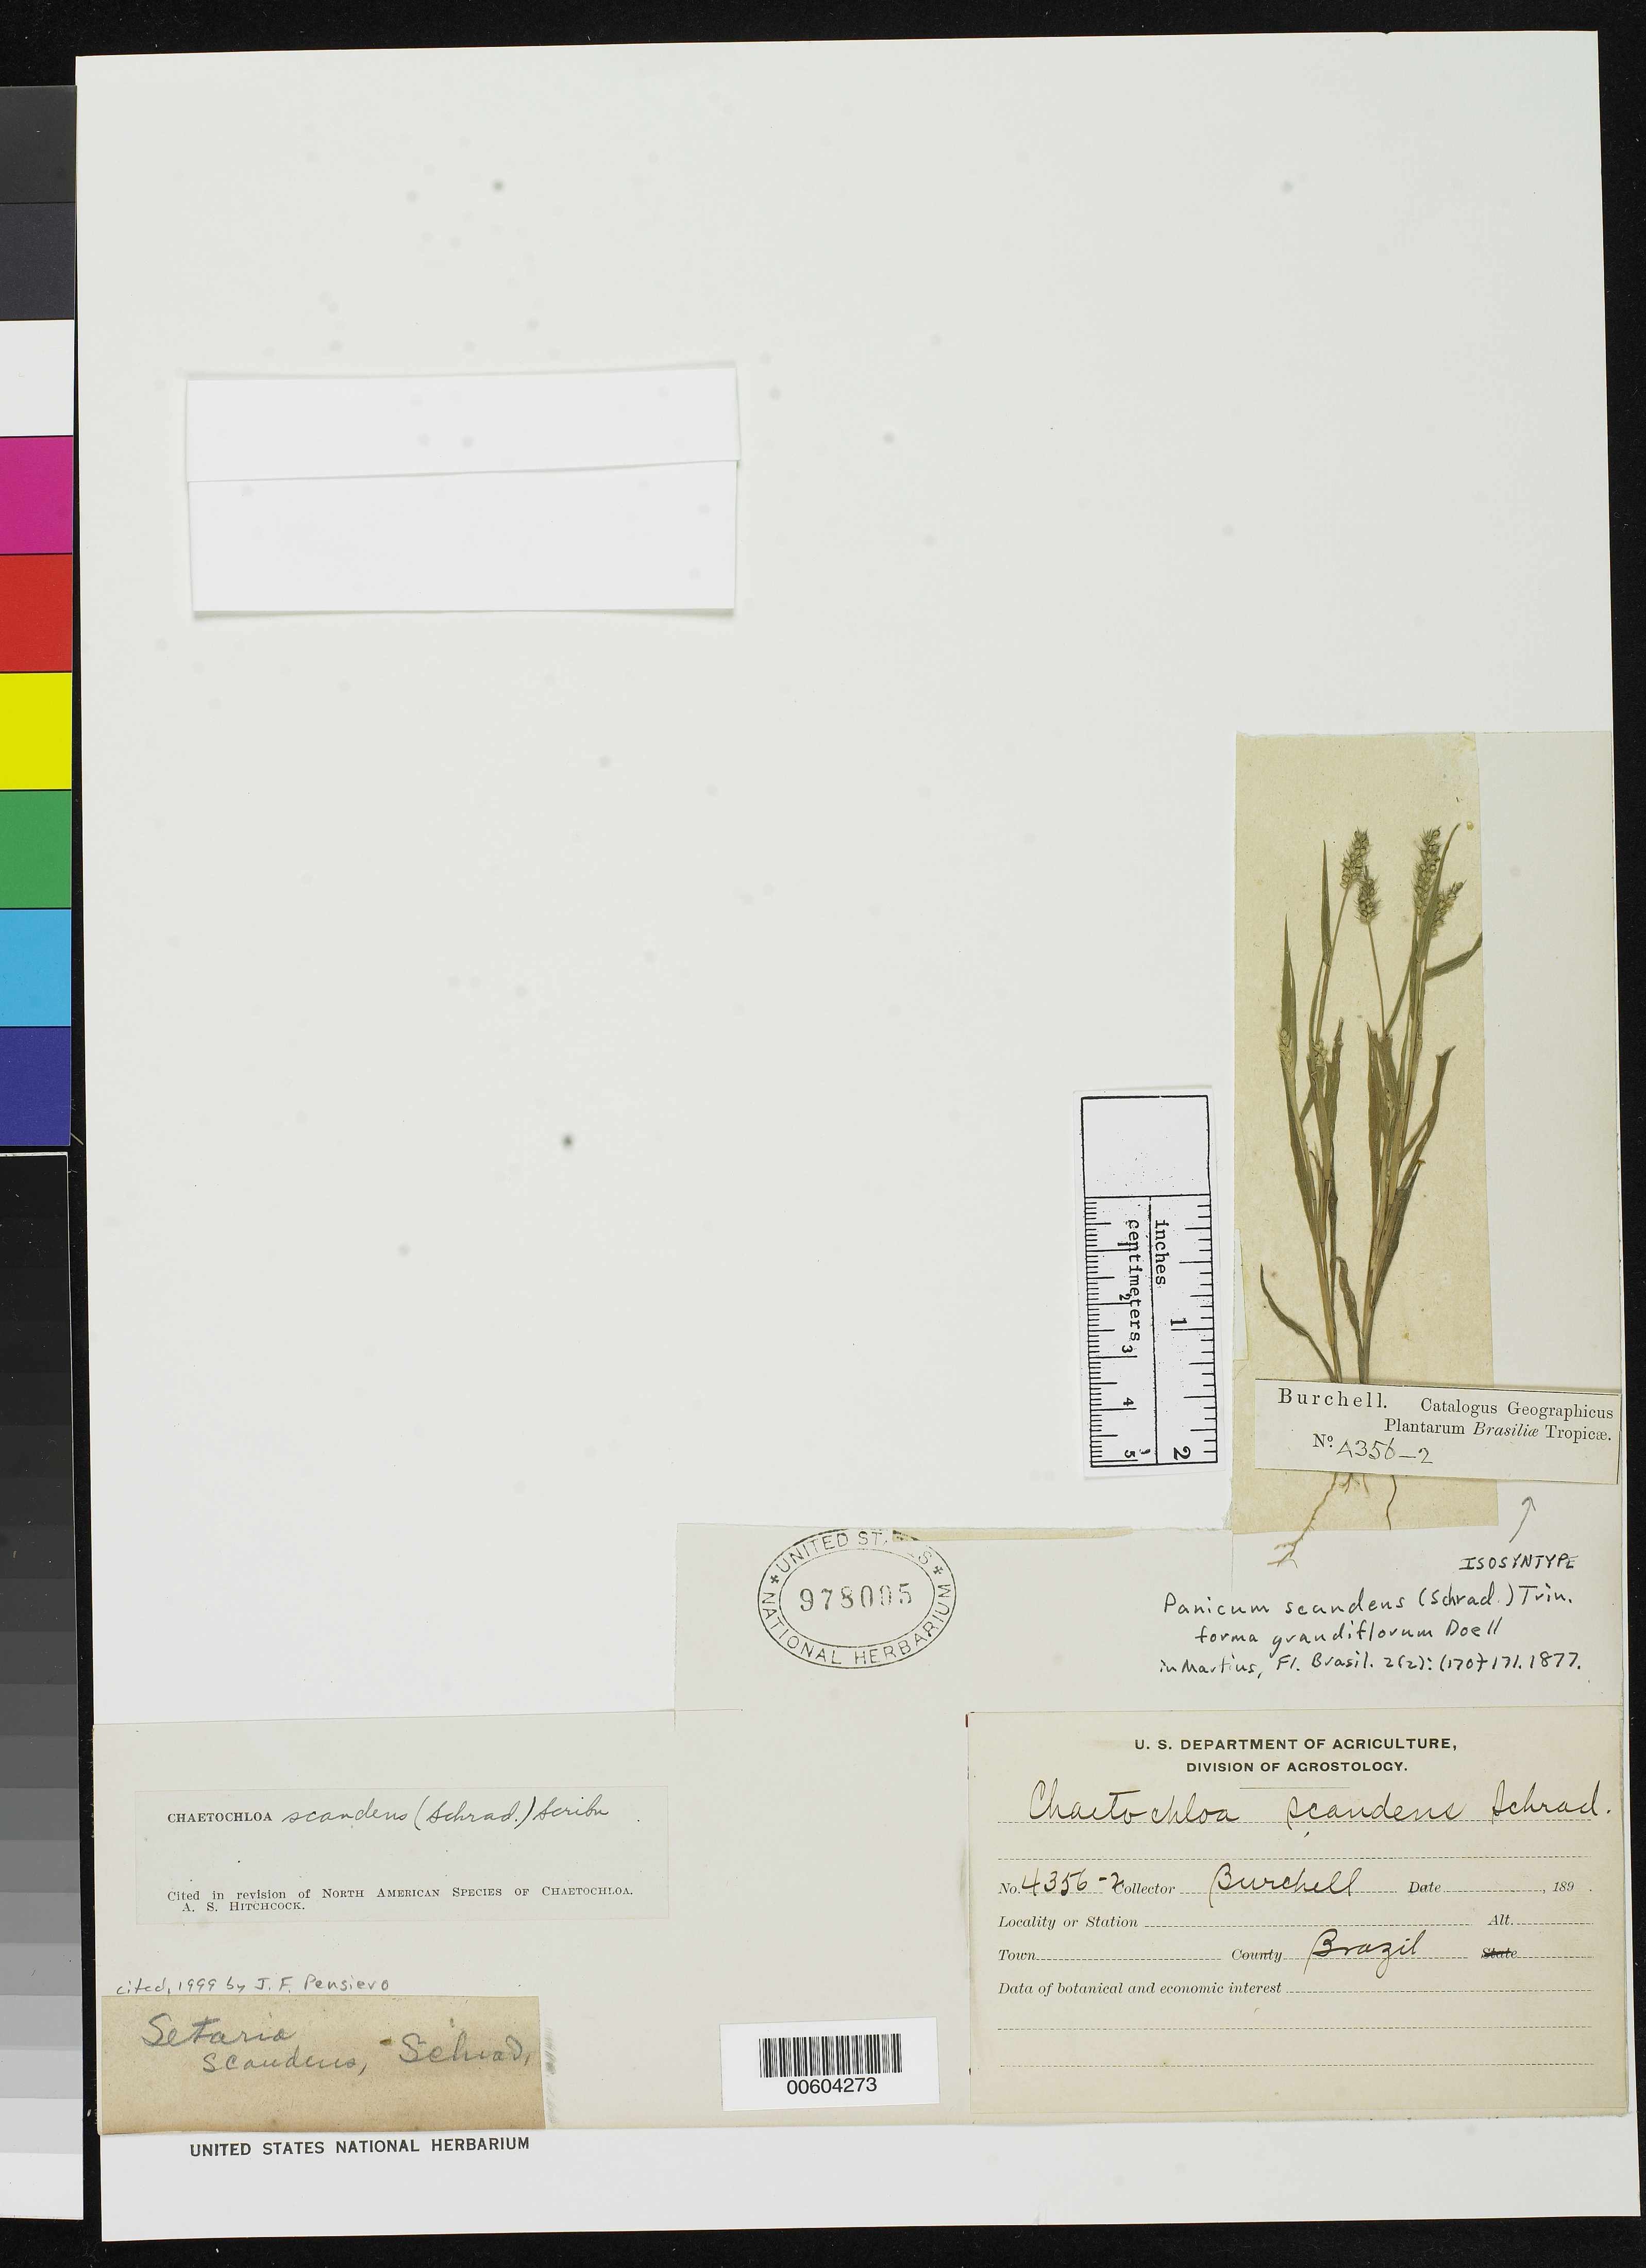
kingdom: Plantae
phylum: Tracheophyta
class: Liliopsida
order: Poales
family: Poaceae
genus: Panicum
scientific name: Panicum scandens f. grandiflorum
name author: Döll in Mart.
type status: Isosyntype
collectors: W. J. Burchell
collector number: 4356-2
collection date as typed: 189-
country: Brazil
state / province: Minas Gerais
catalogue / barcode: US 978005